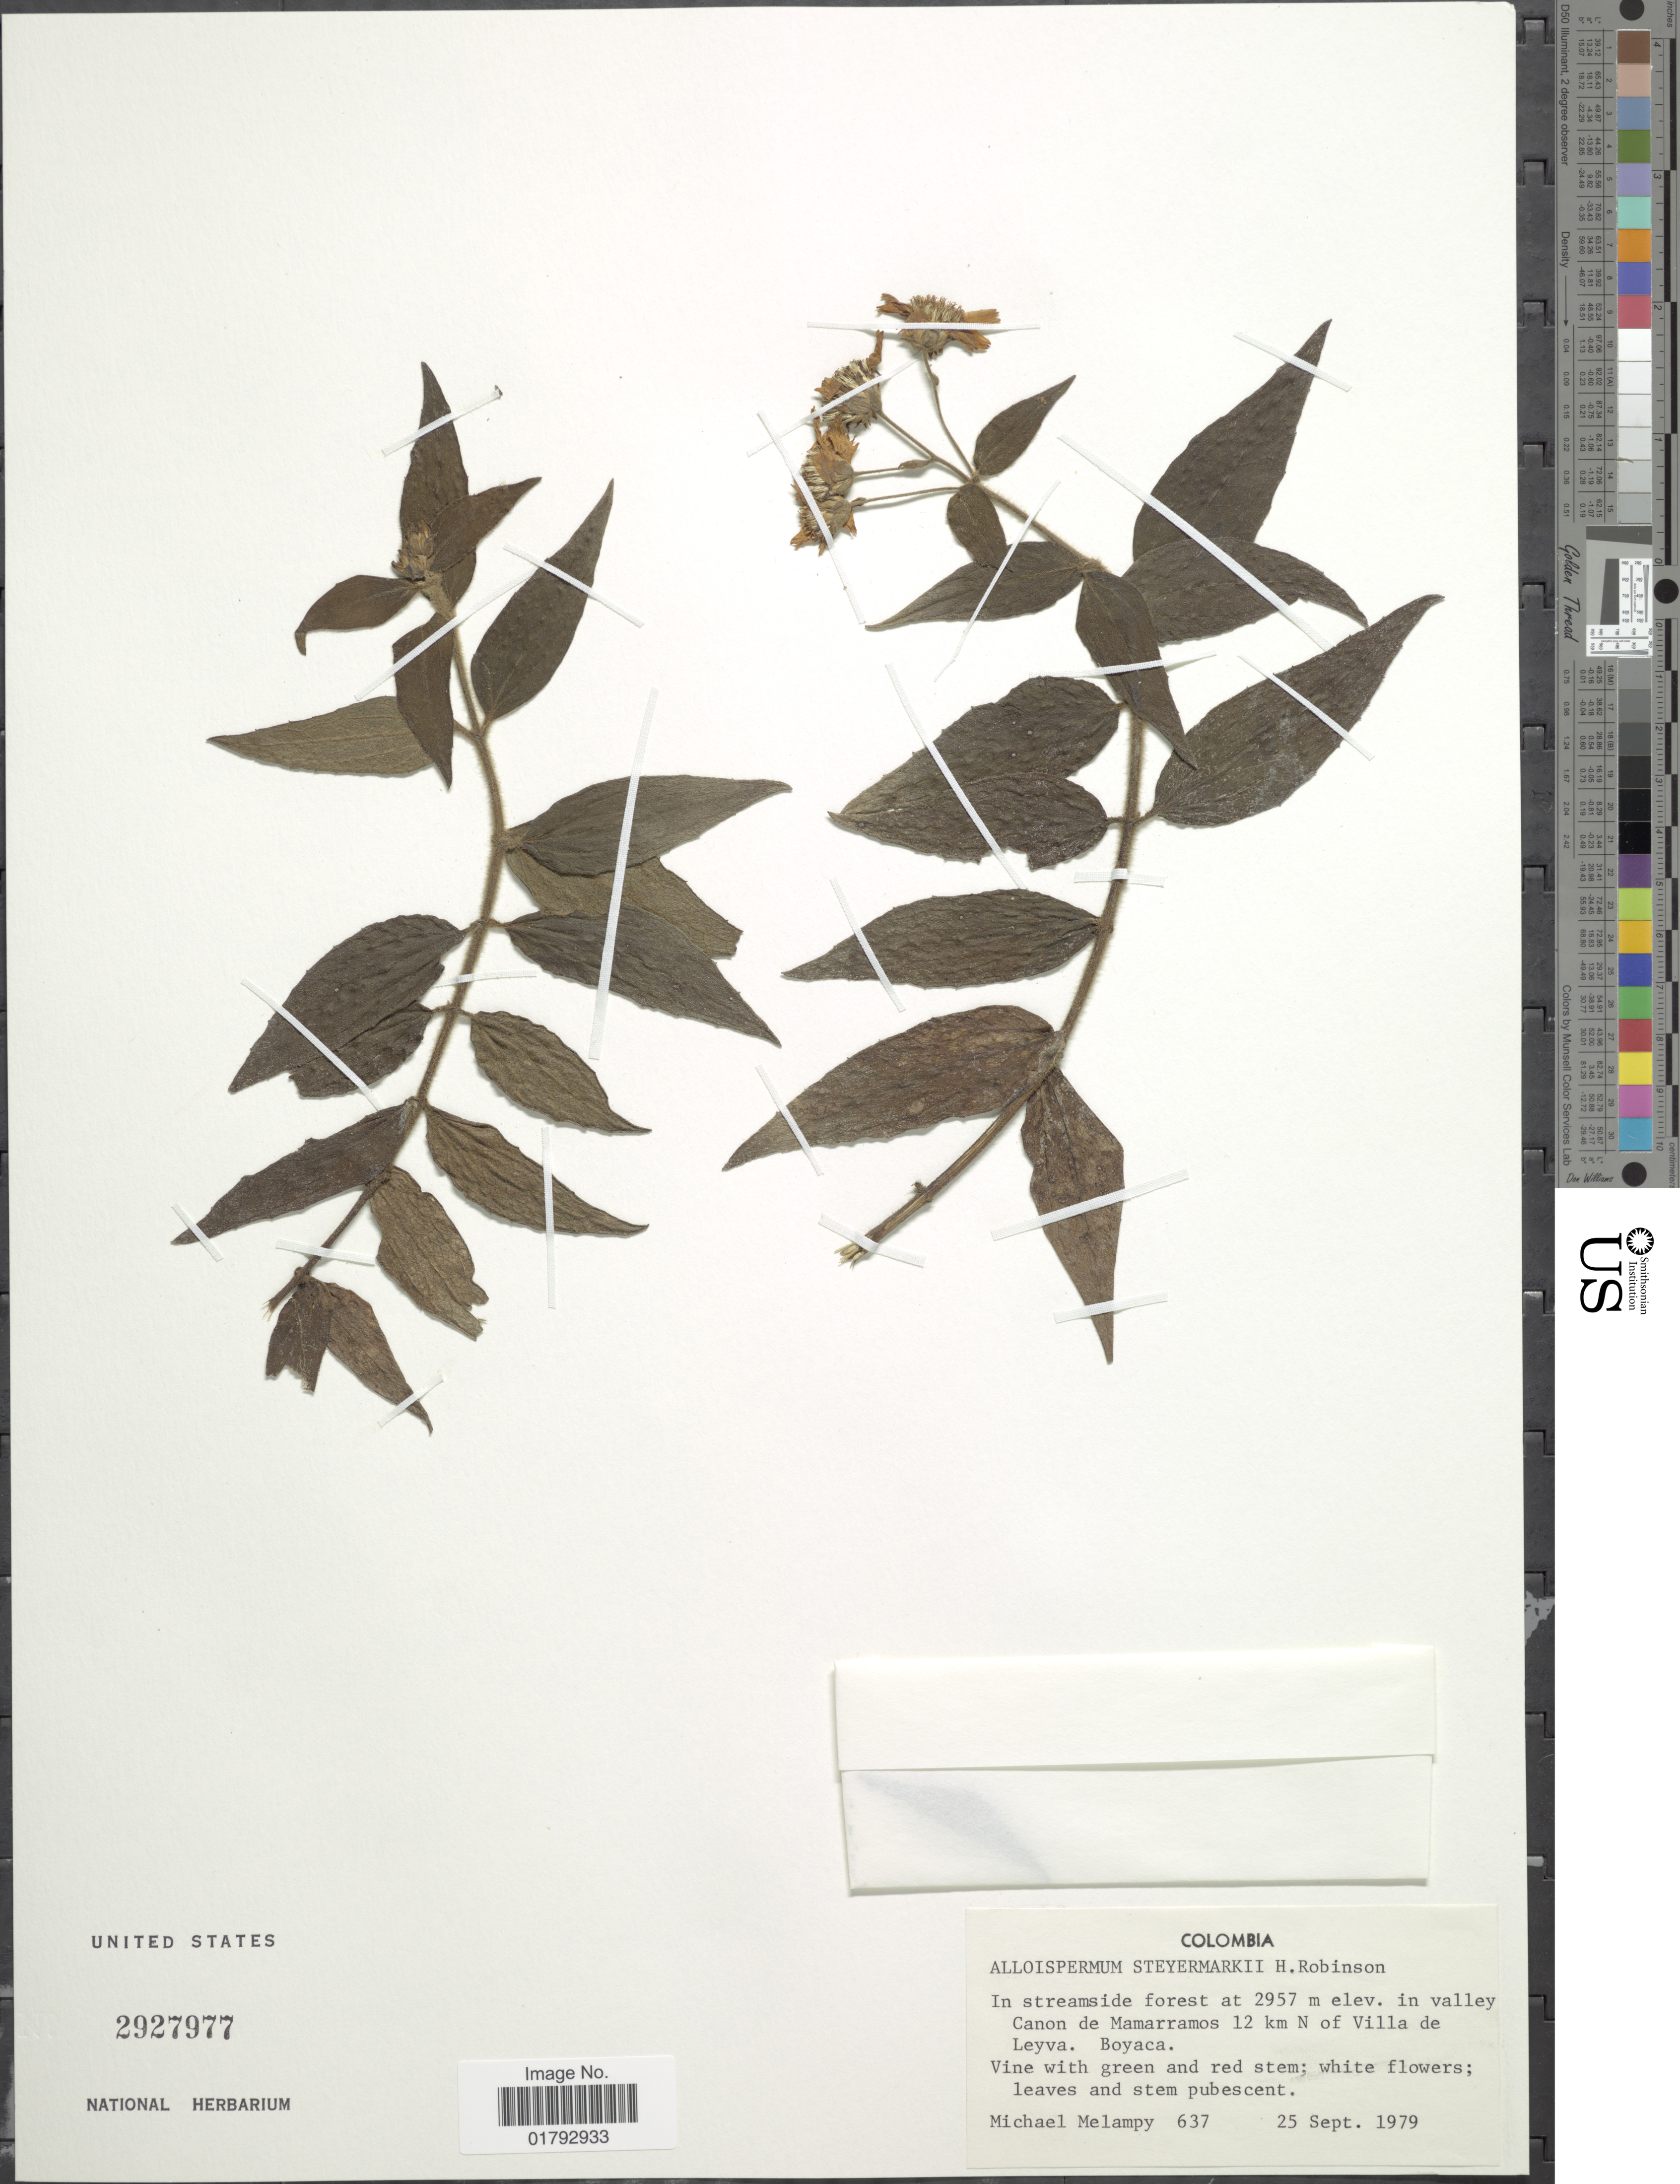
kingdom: Plantae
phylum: Tracheophyta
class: Magnoliopsida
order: Asterales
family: Asteraceae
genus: Alloispermum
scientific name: Alloispermum steyermarkii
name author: H. Rob.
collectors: M. Melampy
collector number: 637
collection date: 1979-09-25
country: Colombia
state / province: Boyacá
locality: In valley Canon de Mamarramos 12 km N of Villa de Leyva.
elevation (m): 2957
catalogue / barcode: US 2927977